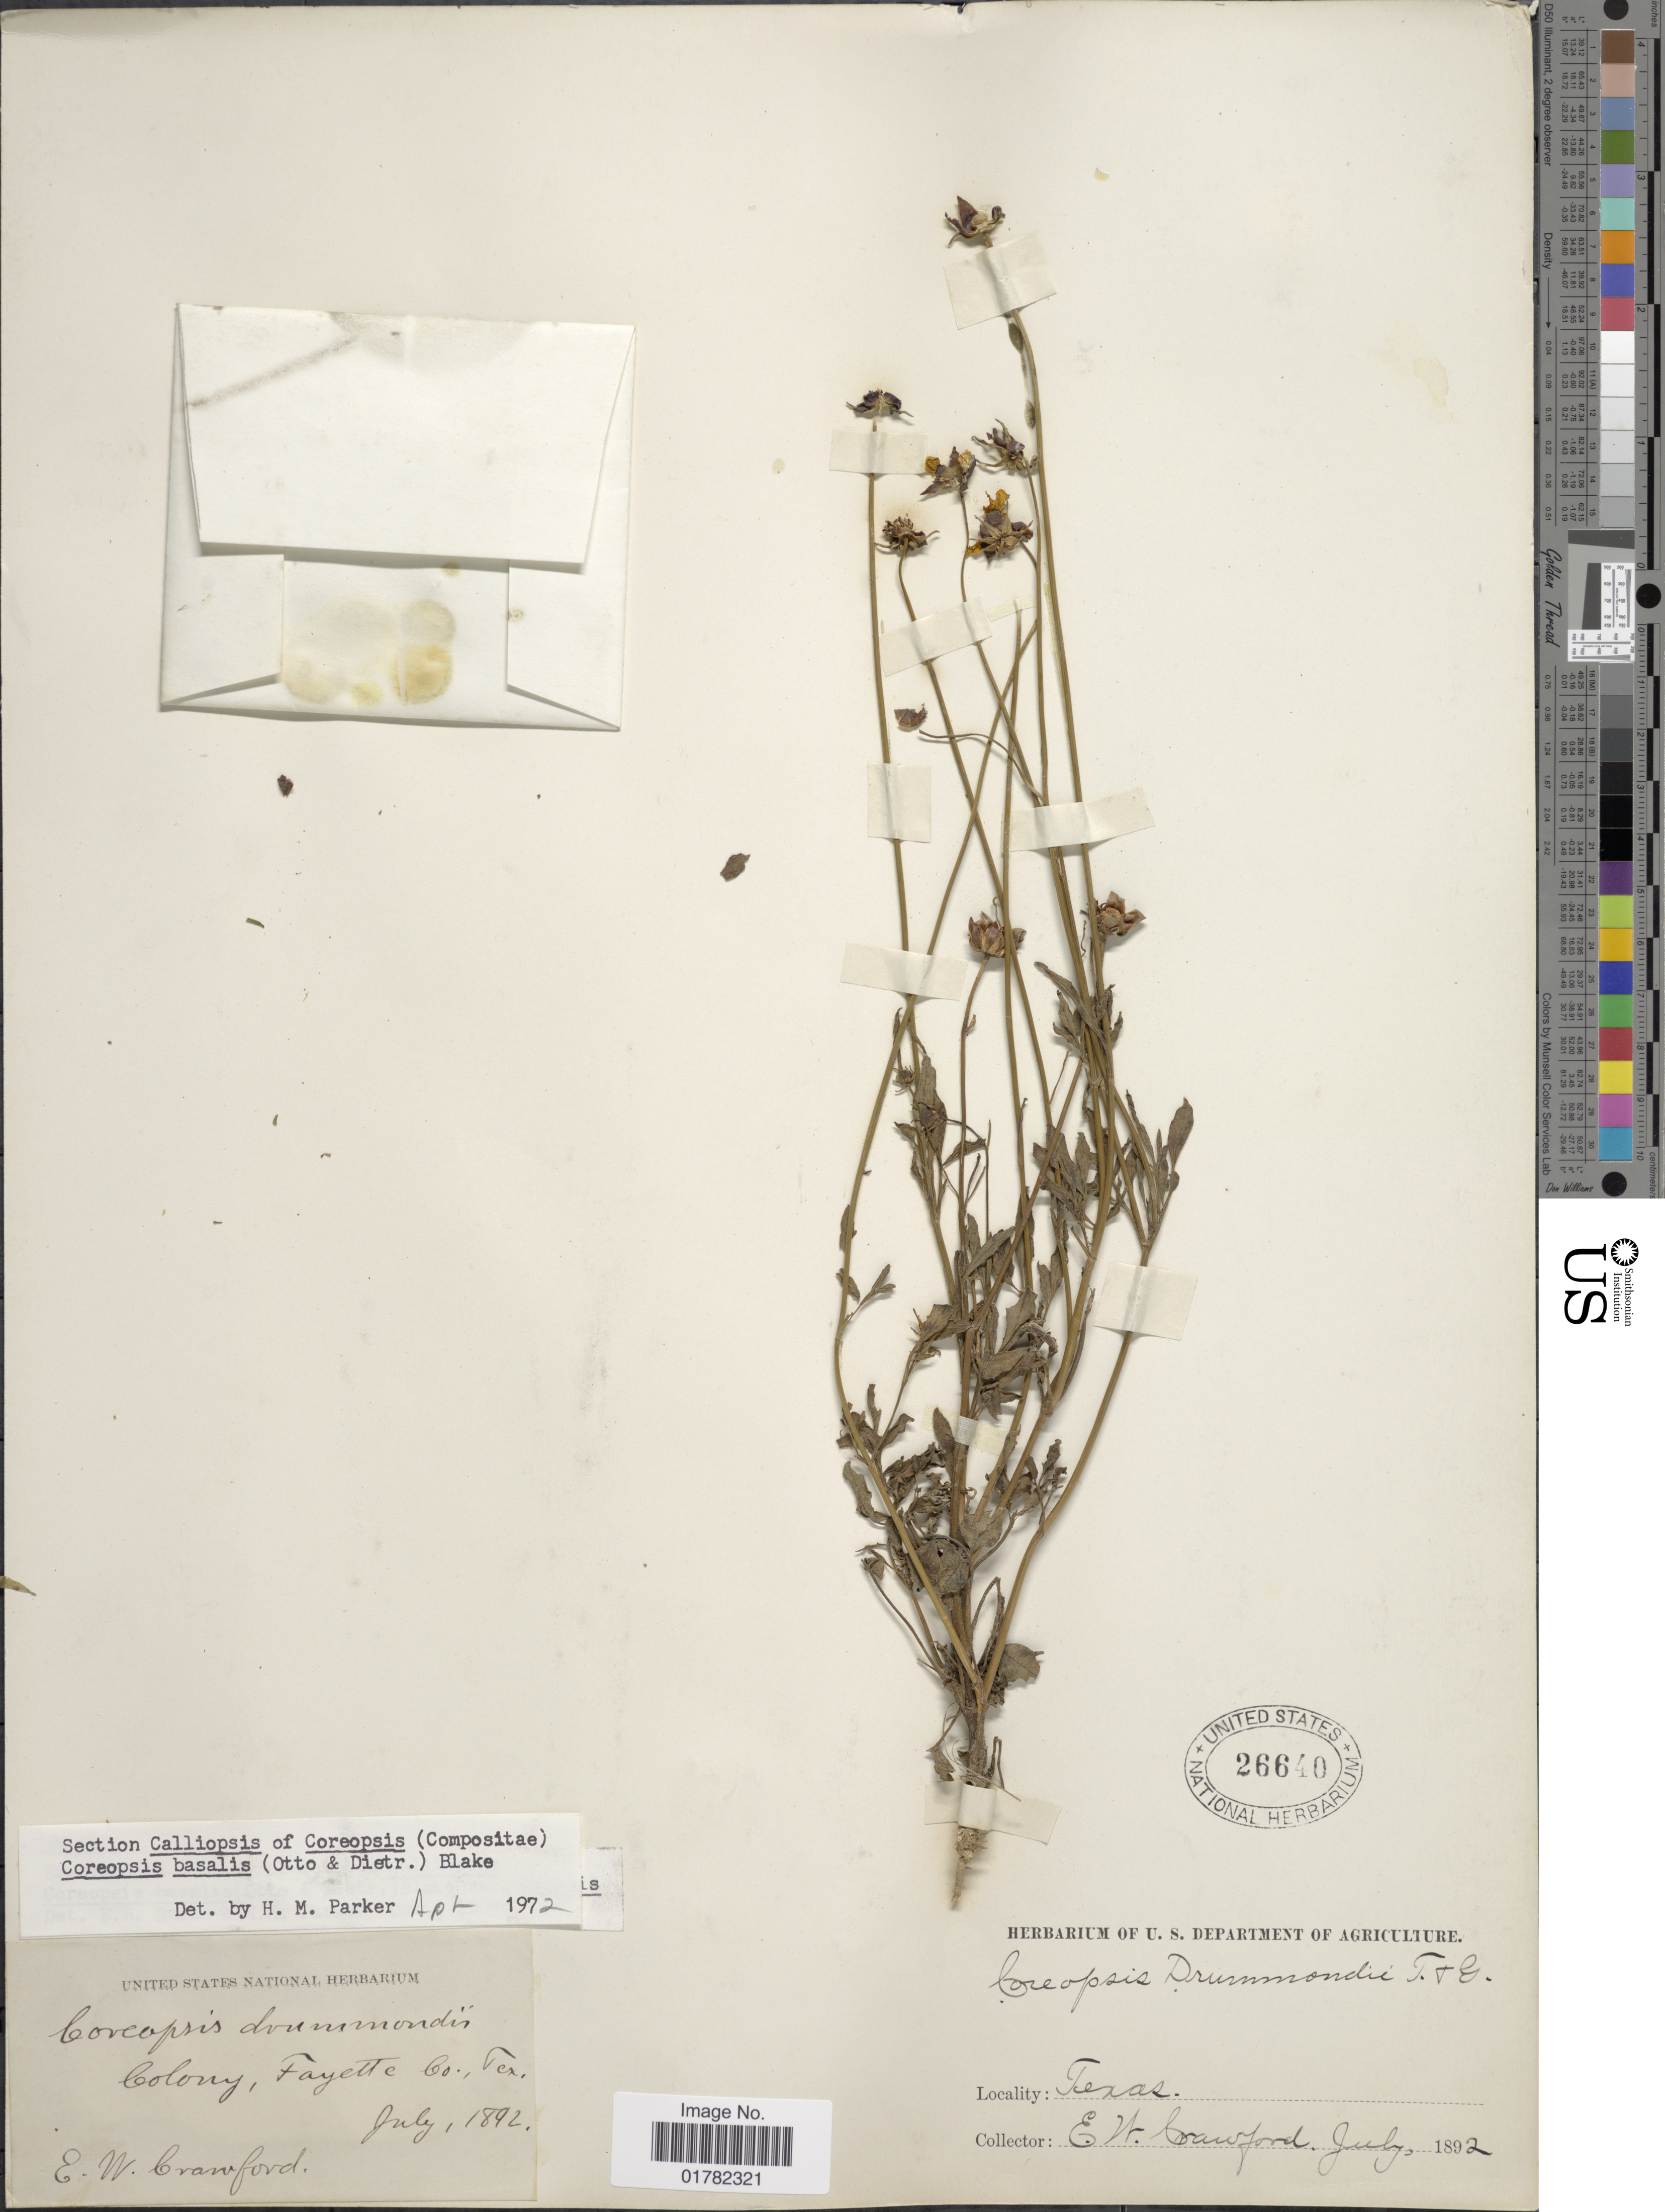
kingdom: Plantae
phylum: Tracheophyta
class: Magnoliopsida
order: Asterales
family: Asteraceae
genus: Coreopsis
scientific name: Coreopsis basalis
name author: S.F. Blake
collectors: E. Crawford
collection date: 1892-07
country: United States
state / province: Texas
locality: Colony, Fayette Co.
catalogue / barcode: US 26640